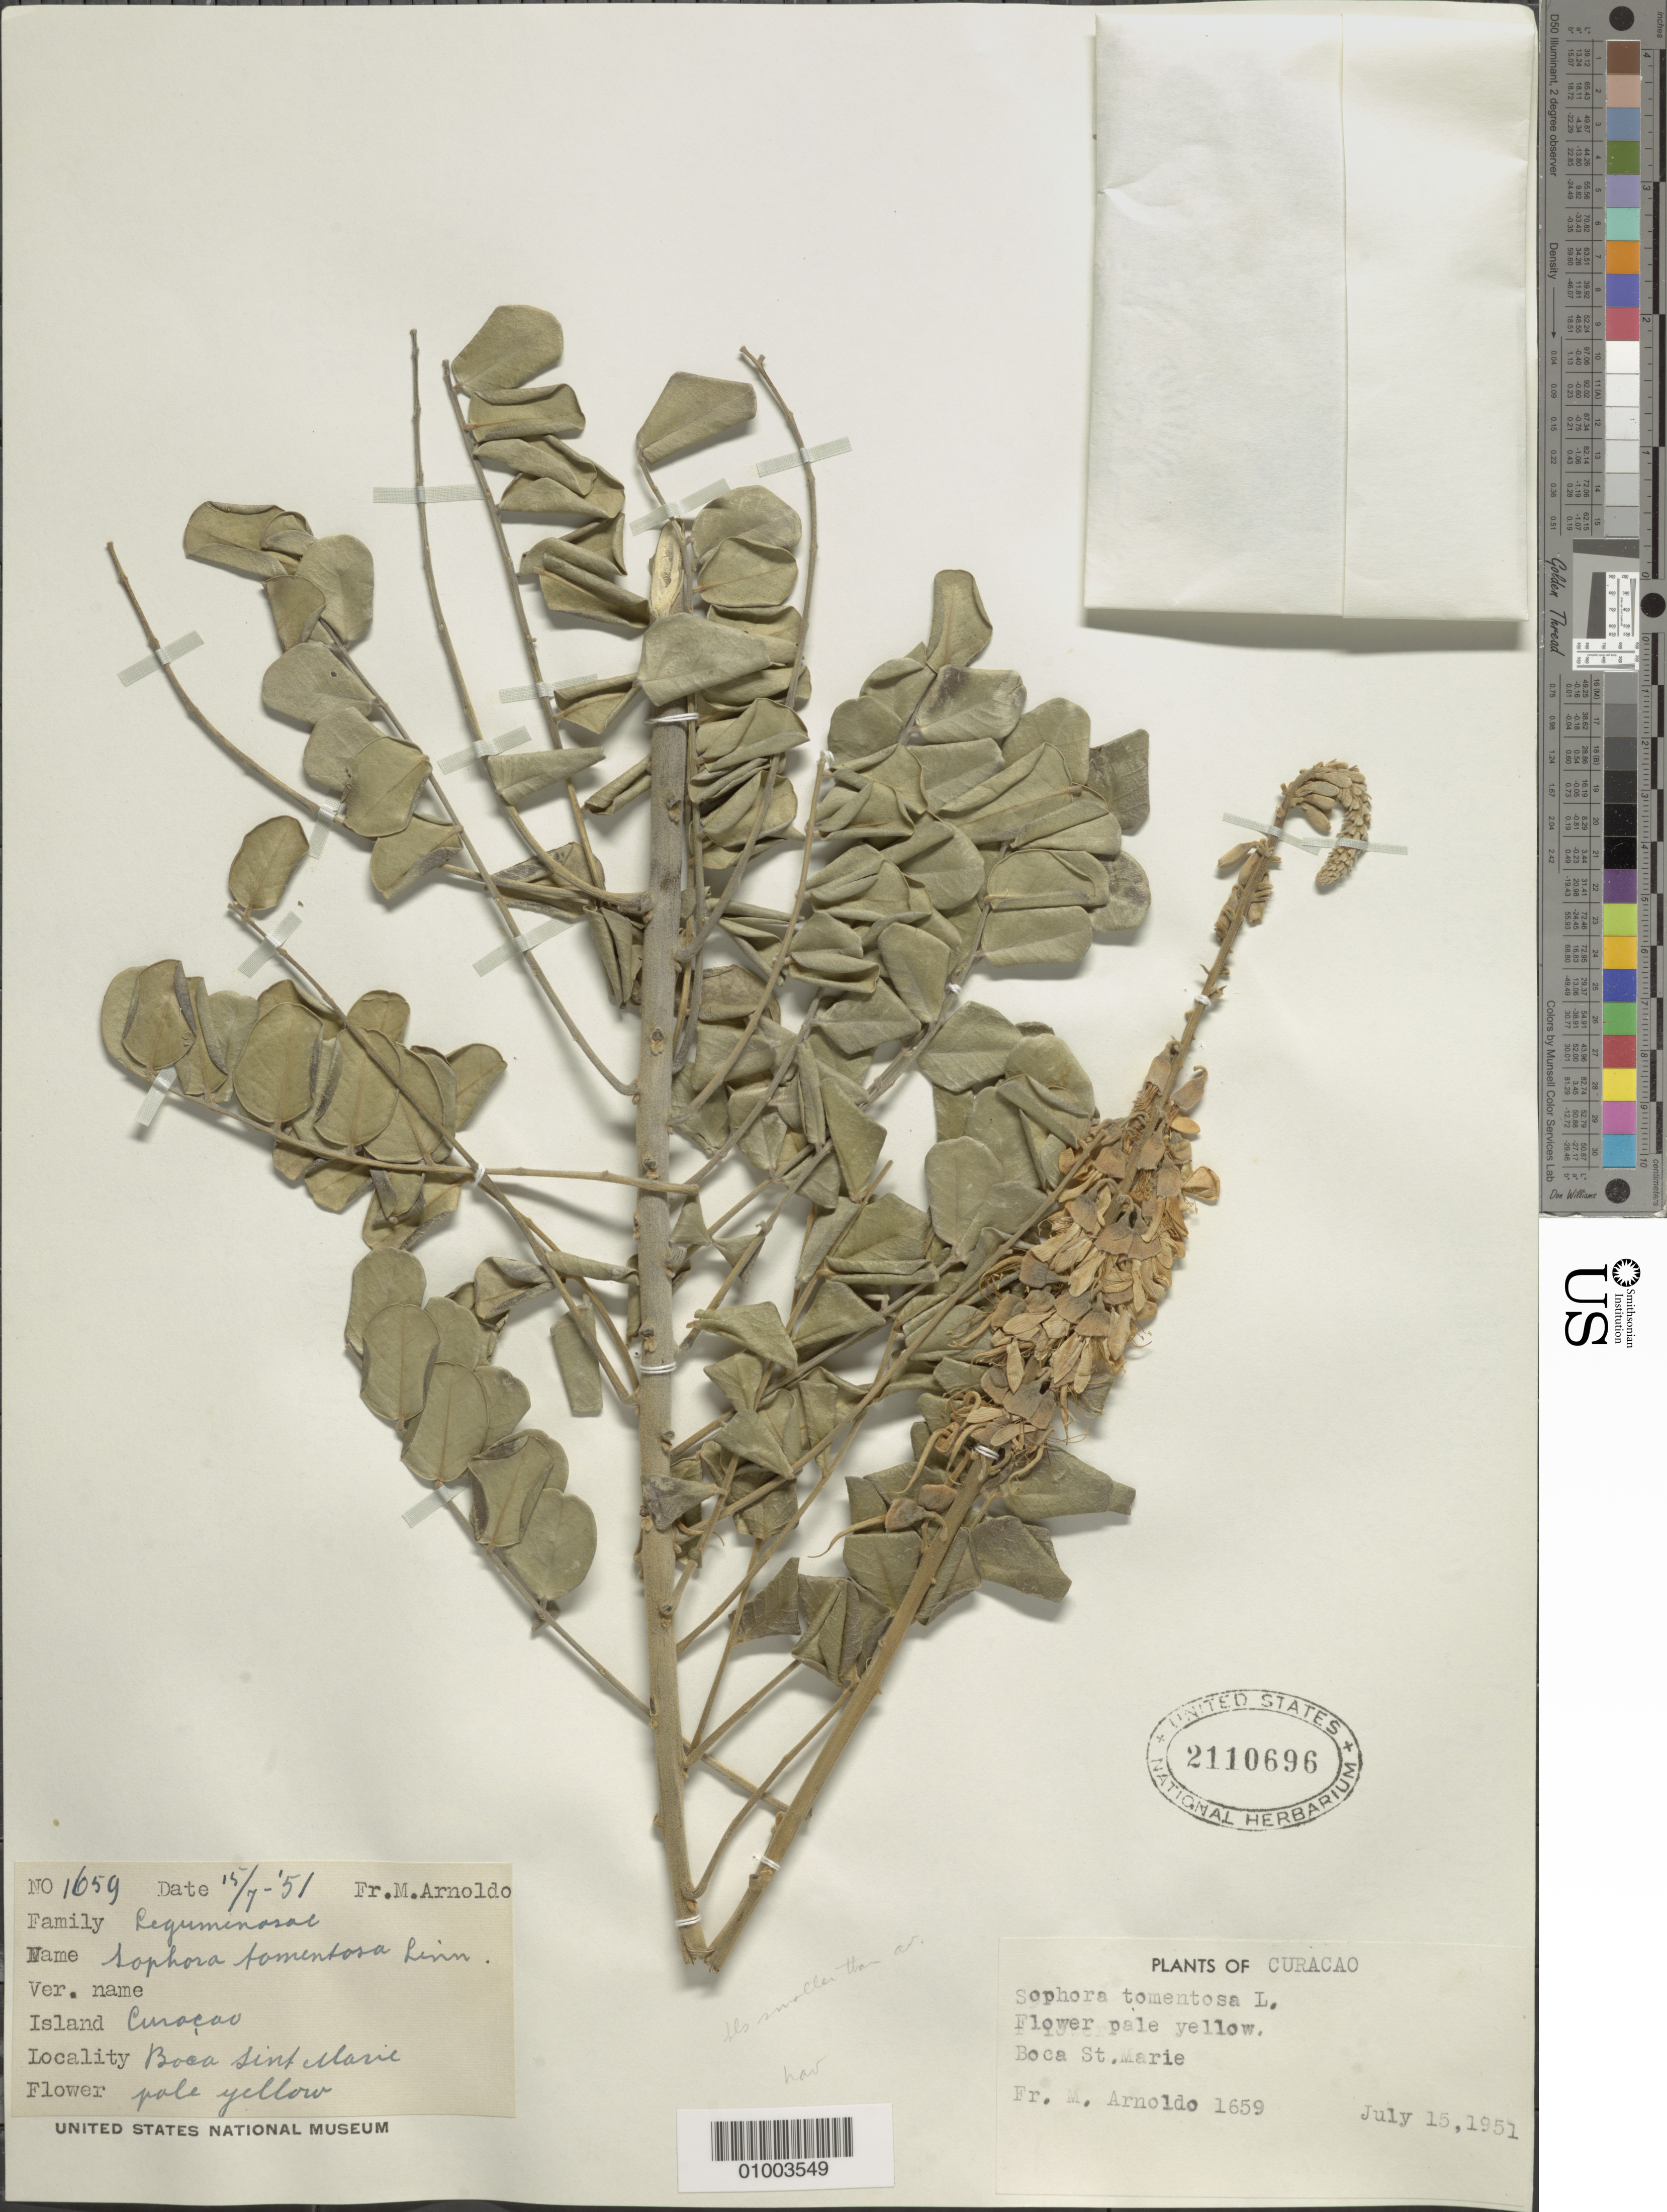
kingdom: Plantae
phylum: Tracheophyta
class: Magnoliopsida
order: Fabales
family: Fabaceae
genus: Sophora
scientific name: Sophora tomentosa var. occidentalis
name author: L.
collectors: N. Arnoldo-Broeders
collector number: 1659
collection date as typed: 15 Jul 1951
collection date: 1951-07-15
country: Curaçao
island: Curaçao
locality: Boca Sint Marie. Flower pale yellow.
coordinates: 0 N, 0 E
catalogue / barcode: US 2110696